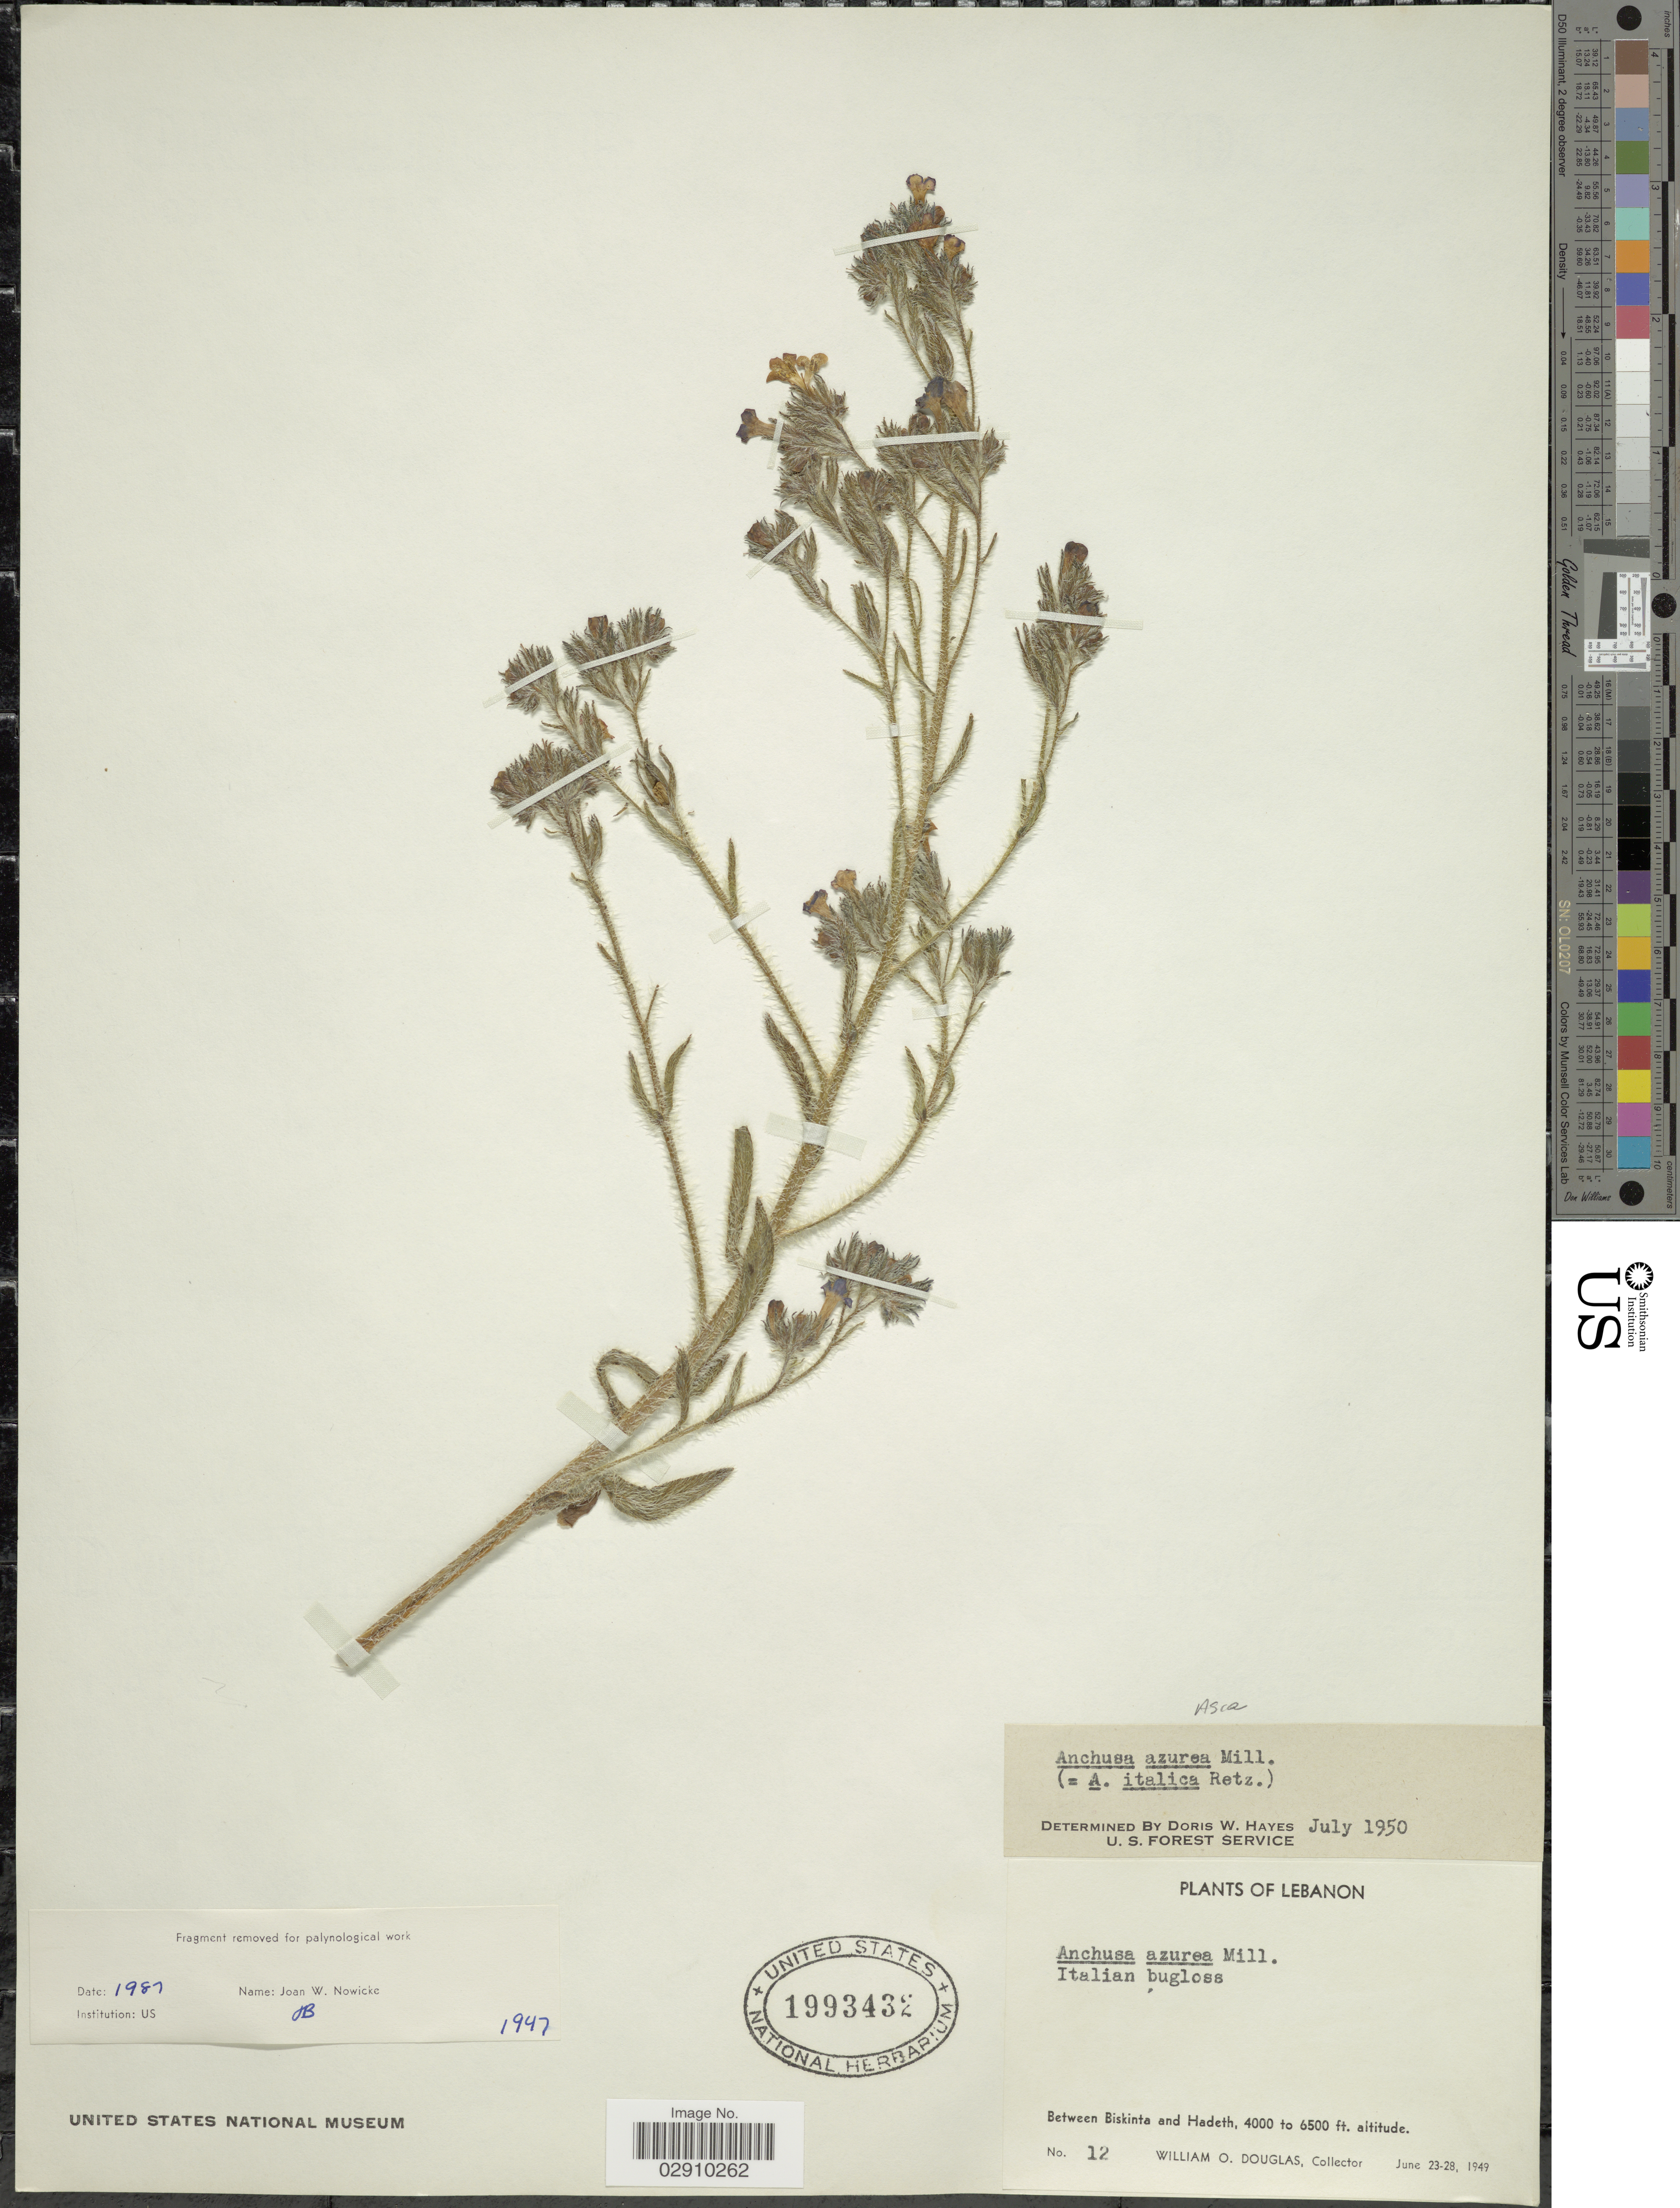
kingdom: Plantae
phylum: Tracheophyta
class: Magnoliopsida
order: Boraginales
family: Boraginaceae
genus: Anchusa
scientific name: Anchusa azurea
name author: Mill.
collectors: W. Douglas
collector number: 12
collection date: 1949-06-23/1949-06-28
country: Lebanon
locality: Between Biskinta and Hadeth.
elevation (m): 1219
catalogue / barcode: US 1993432